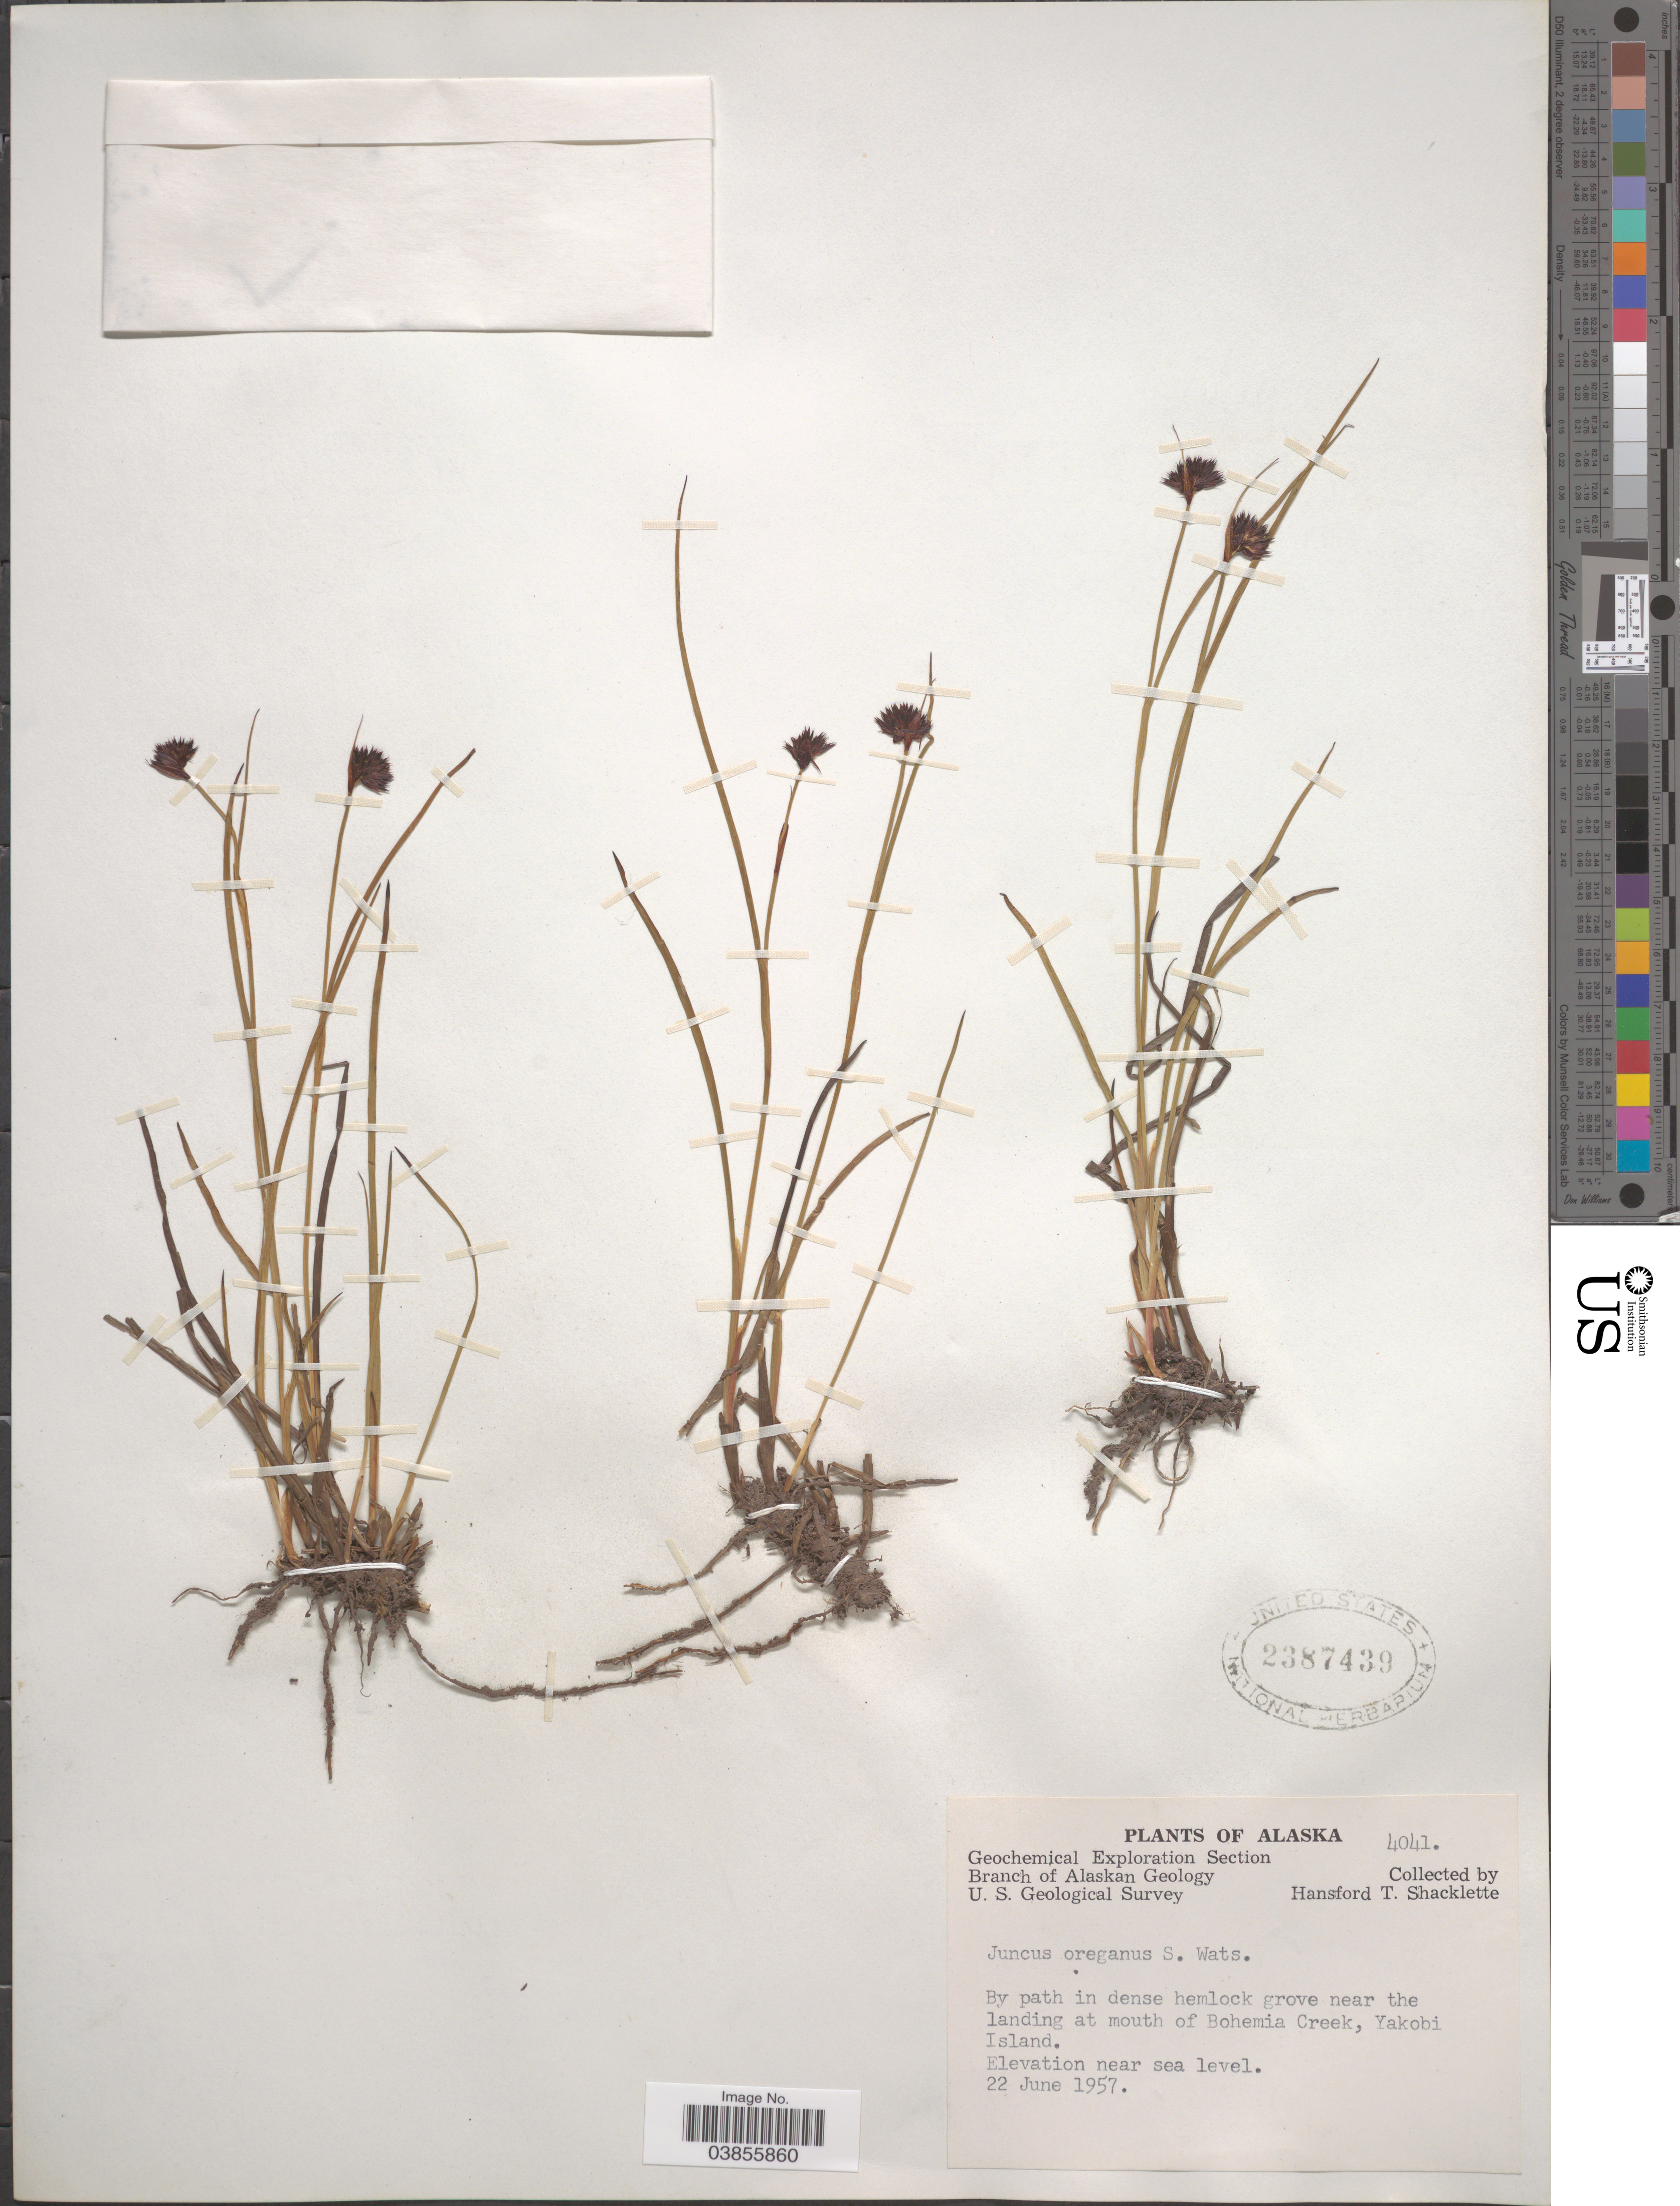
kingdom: Plantae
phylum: Tracheophyta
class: Liliopsida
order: Poales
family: Juncaceae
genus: Juncus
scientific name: Juncus oreganus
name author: S. Watson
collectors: H. Shacklette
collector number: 4041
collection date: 1957-06-22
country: United States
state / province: Alaska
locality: Near the landing at mouth of Bohemia Creek, Yakobi Island.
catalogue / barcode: US 2387439